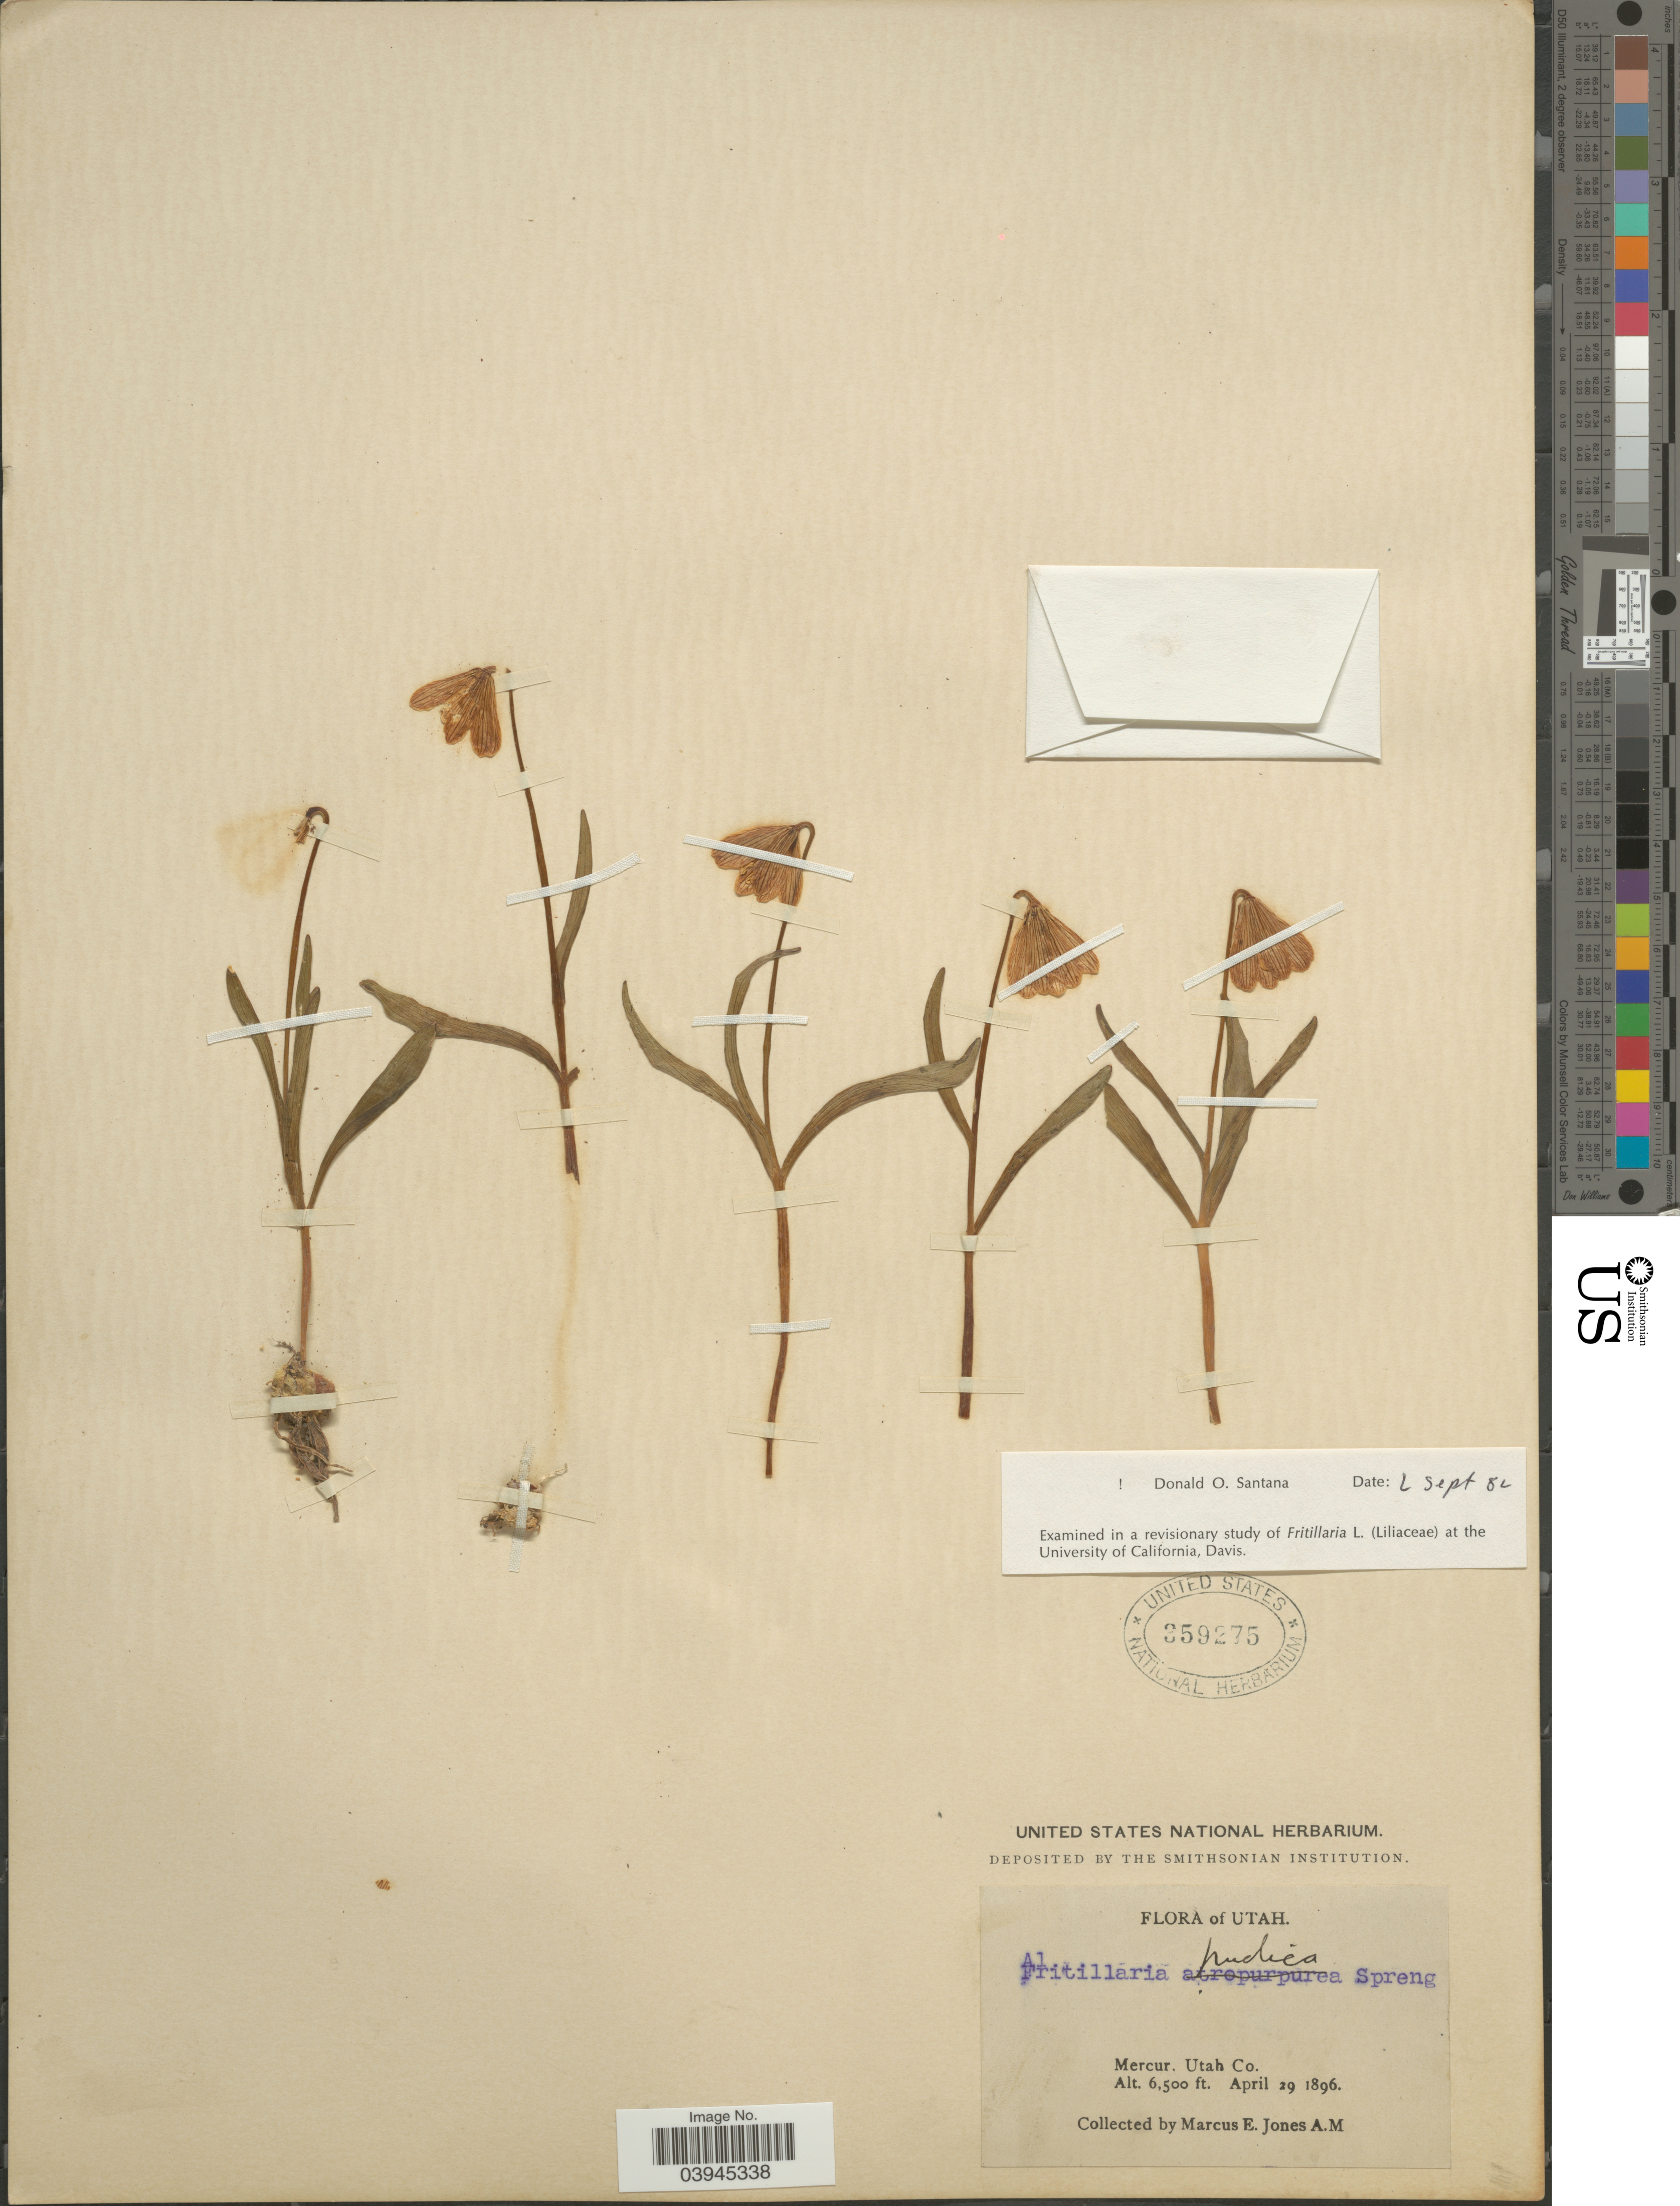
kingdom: Plantae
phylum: Tracheophyta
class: Liliopsida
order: Liliales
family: Liliaceae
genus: Fritillaria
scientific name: Fritillaria pudica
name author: (Pursh) Spreng.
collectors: M. E. Jones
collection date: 1896-04-29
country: United States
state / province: Utah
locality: Mercur. Utah Co.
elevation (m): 1981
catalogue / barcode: US 359275